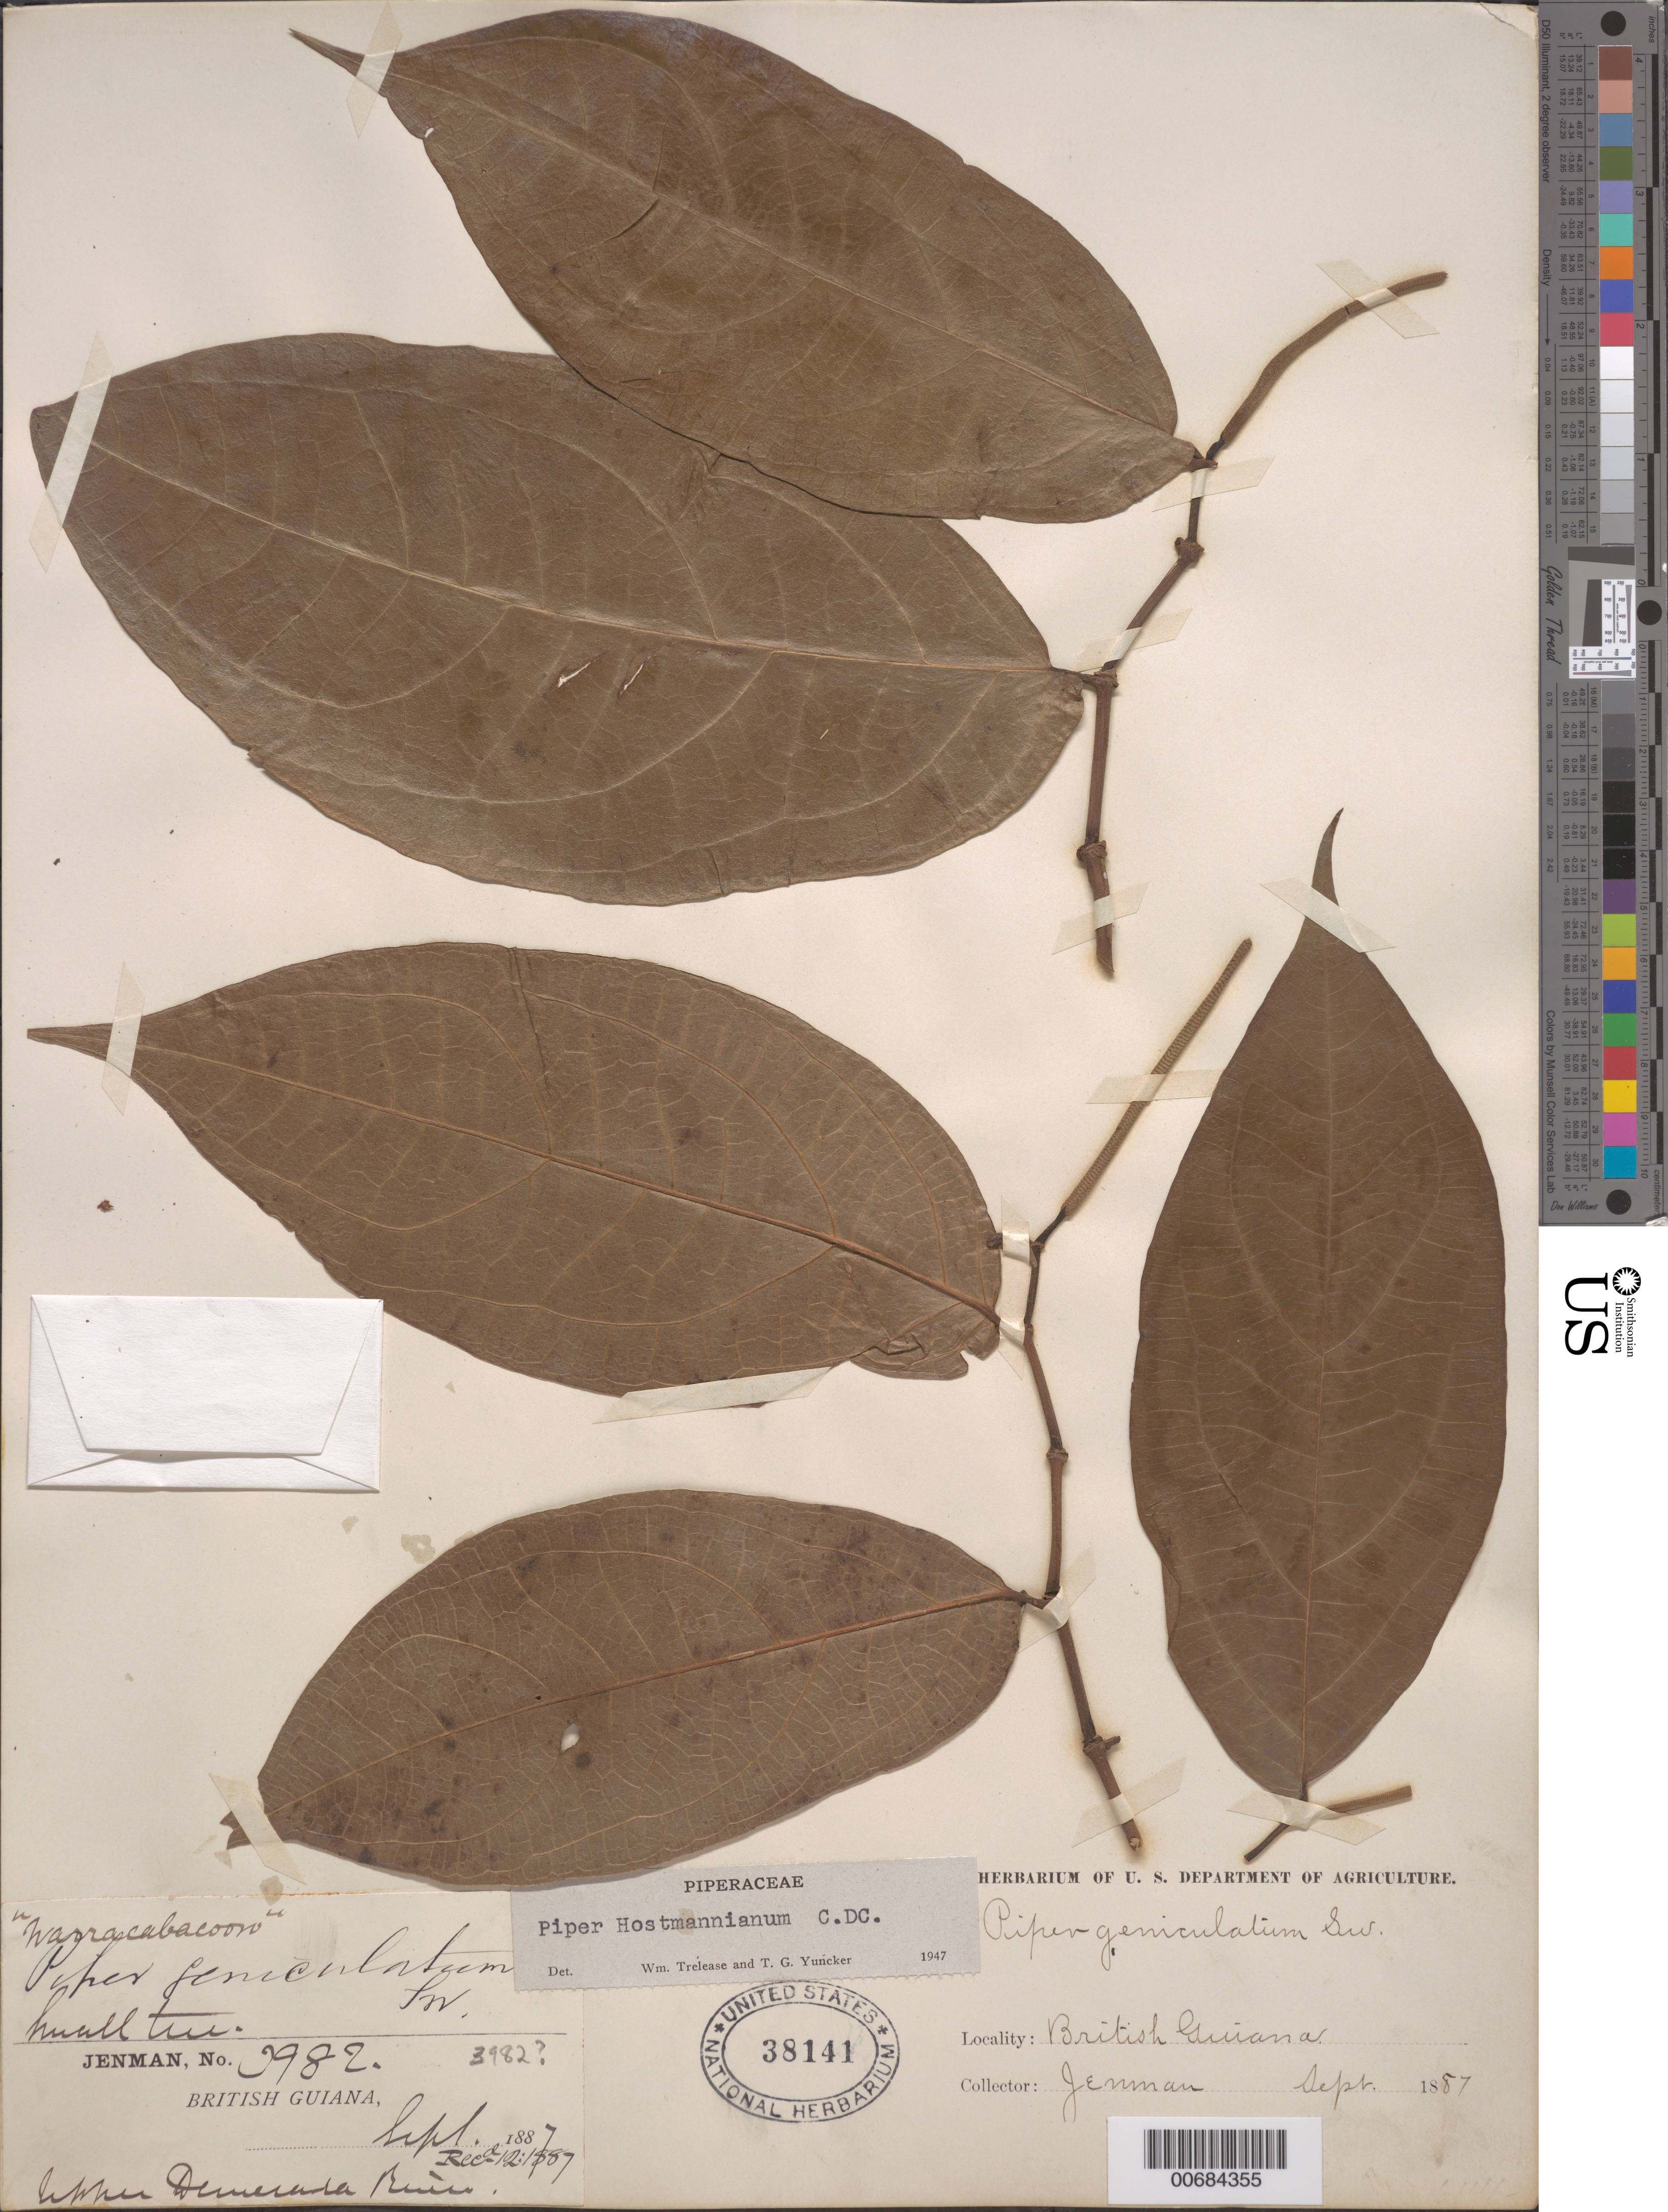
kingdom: Plantae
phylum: Tracheophyta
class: Magnoliopsida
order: Piperales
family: Piperaceae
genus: Piper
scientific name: Piper hostmannianum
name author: (Miq.) C. DC.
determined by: Trelease, W.; Yuncker, T. G.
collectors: G. S. Jenman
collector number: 3982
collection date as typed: September 1887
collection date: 1887-09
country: Guyana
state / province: U. Demerara-Berbice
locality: Upper Demerara River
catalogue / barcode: US 38141